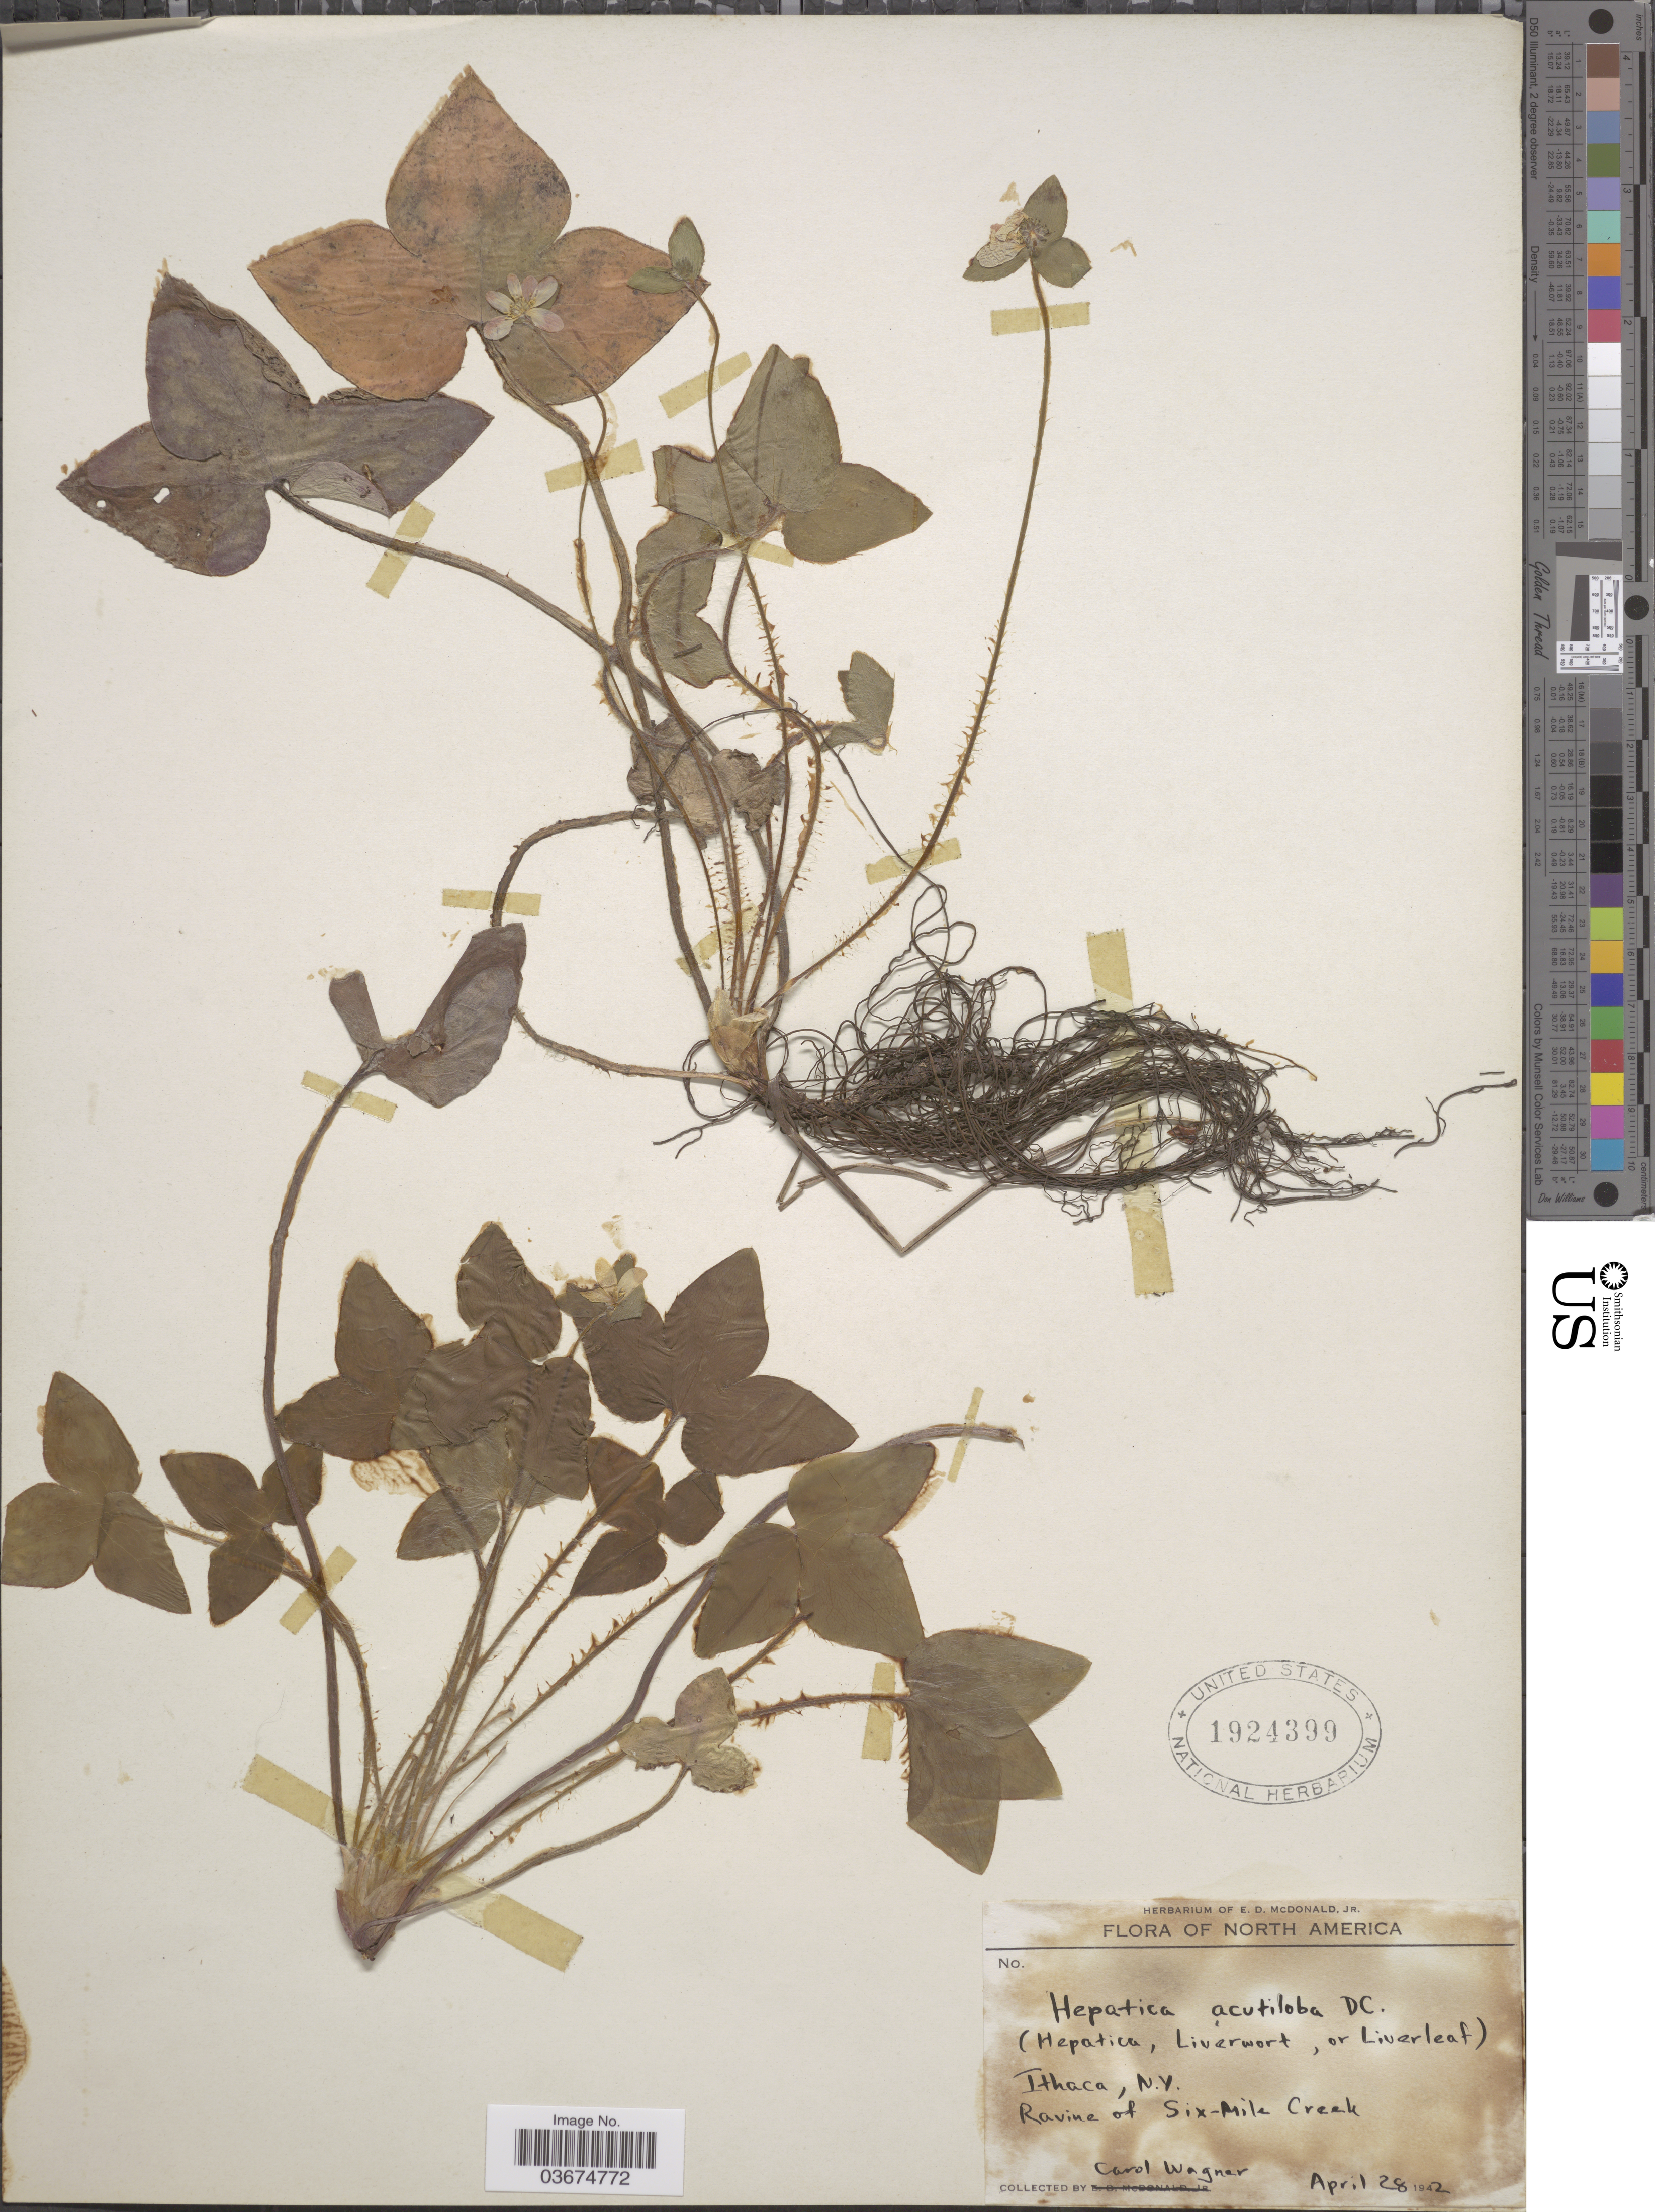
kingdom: Plantae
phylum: Tracheophyta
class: Magnoliopsida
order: Ranunculales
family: Ranunculaceae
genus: Hepatica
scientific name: Hepatica acutiloba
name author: DC.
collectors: C. Wagner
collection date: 1942-04-28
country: United States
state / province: New York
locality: Ithaca. Ravine of Six-Mile Creek.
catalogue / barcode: US 1924399